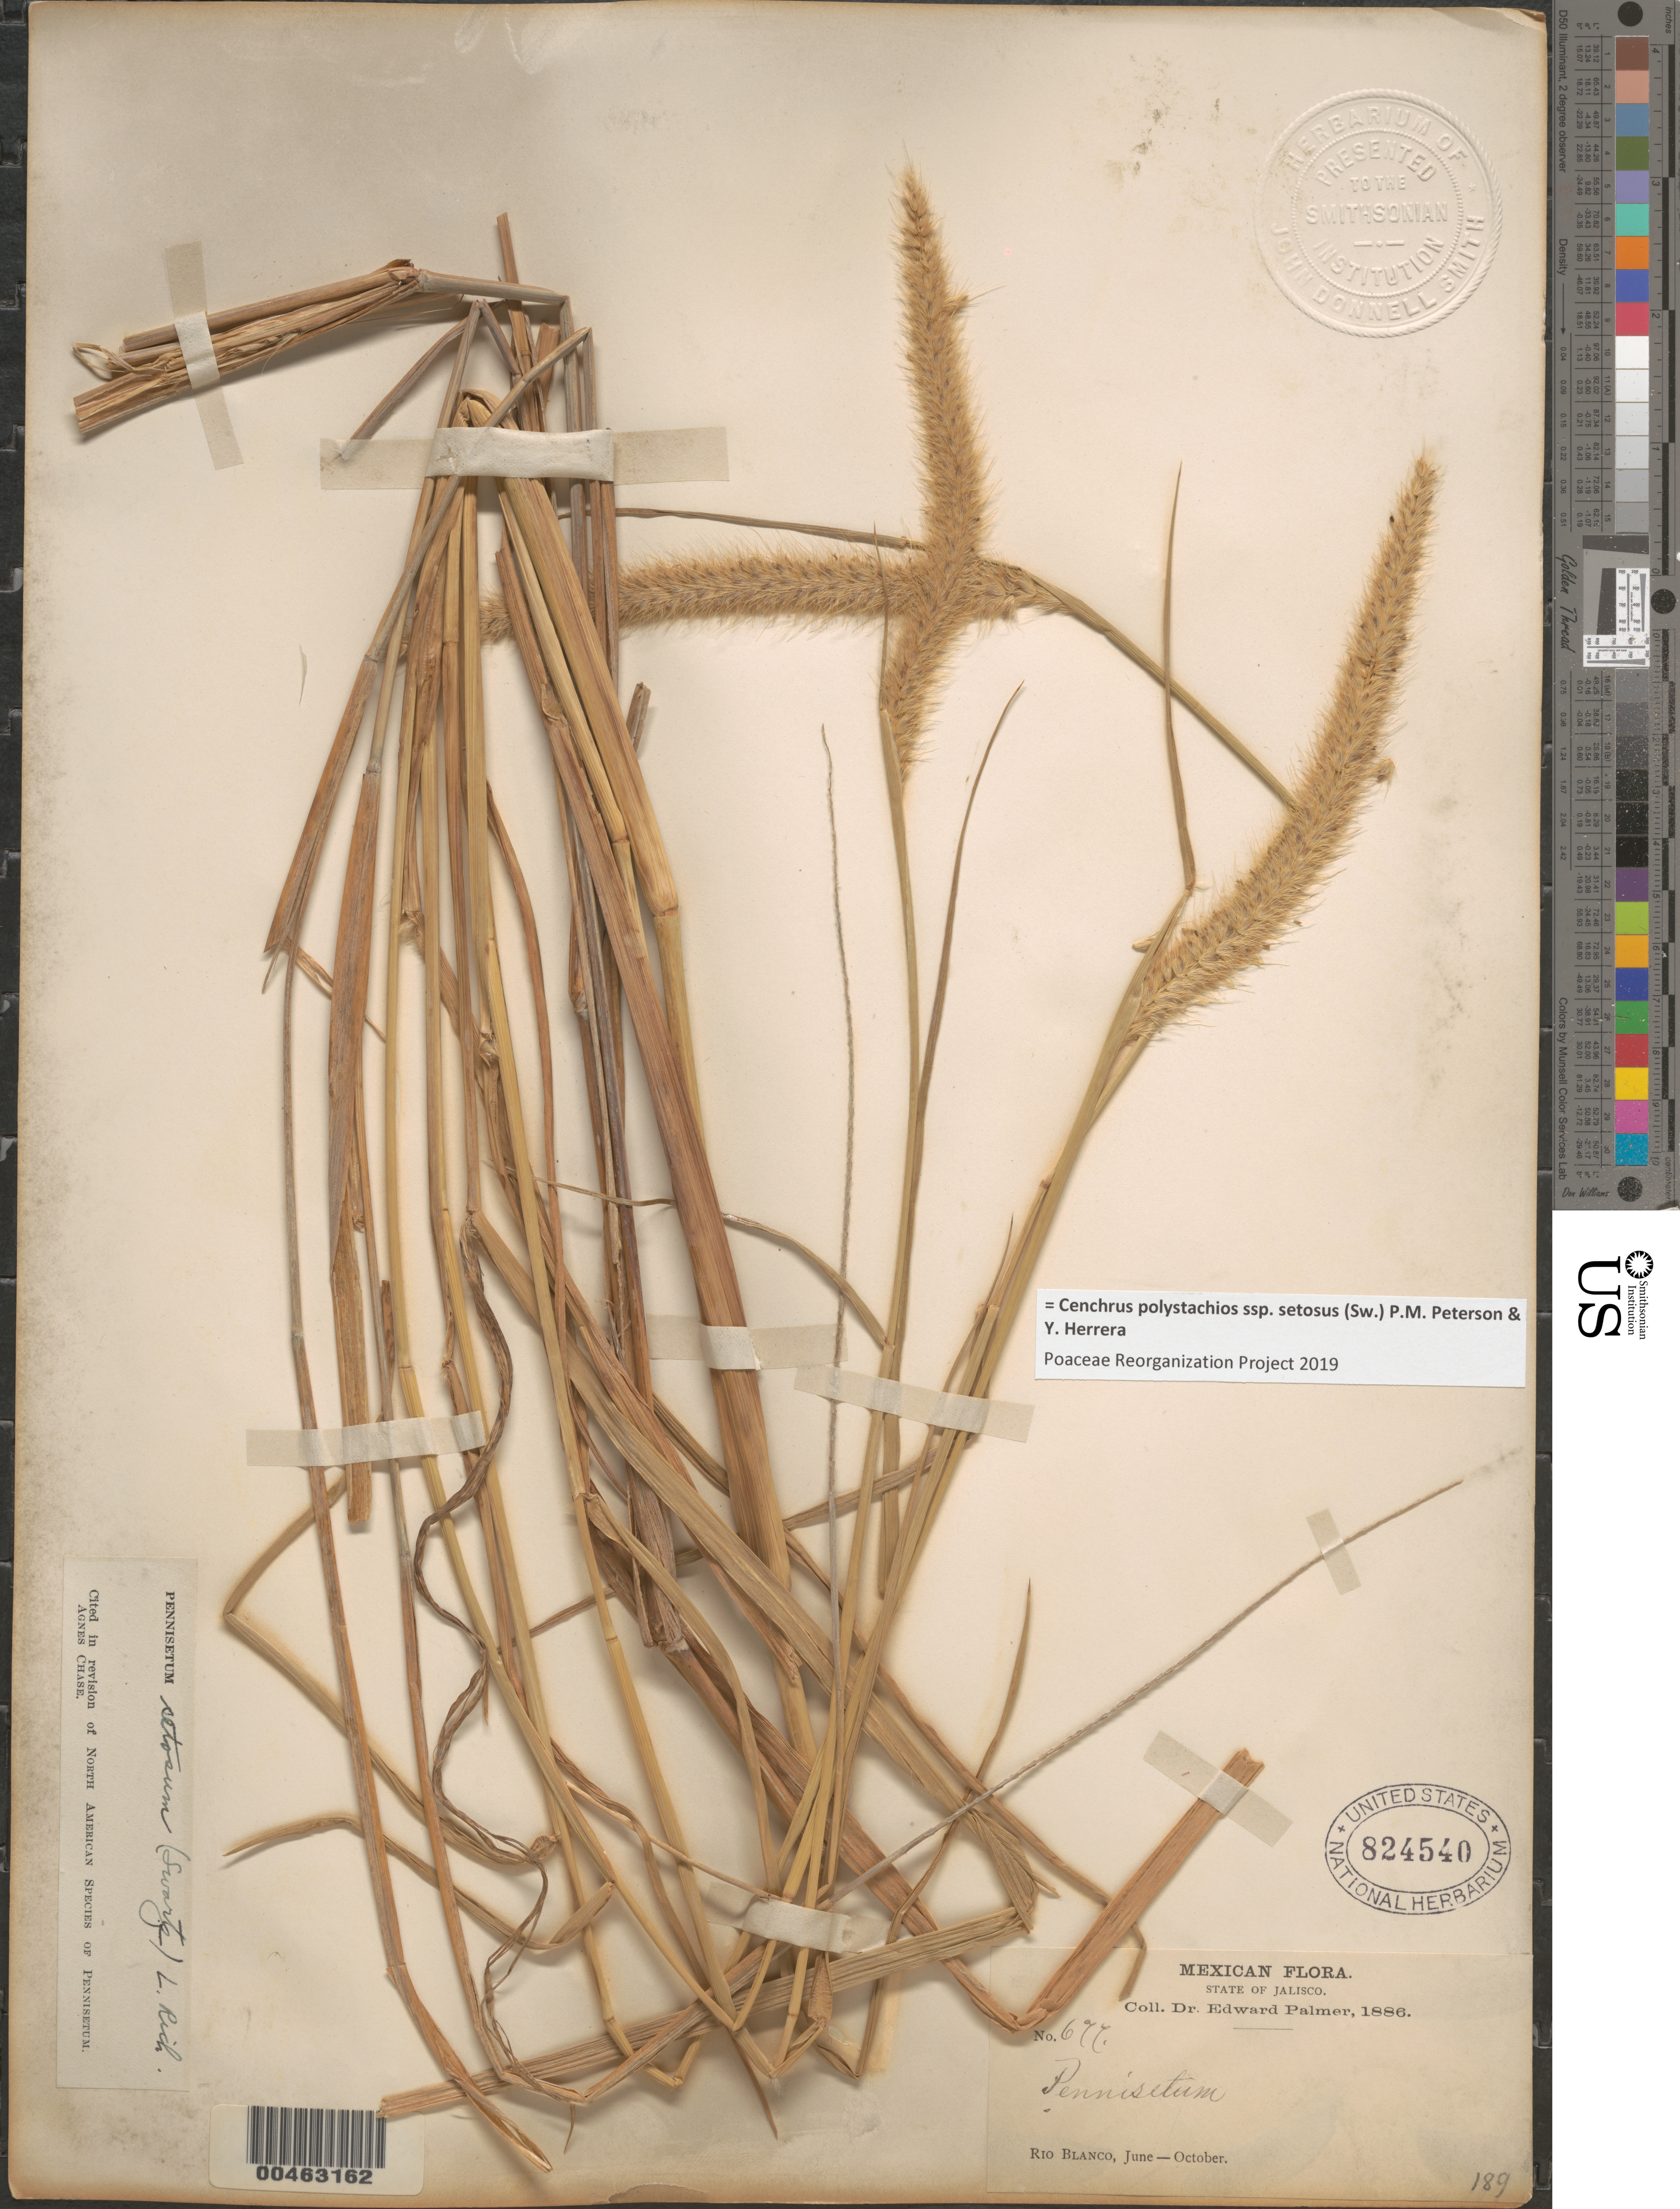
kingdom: Plantae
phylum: Tracheophyta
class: Liliopsida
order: Poales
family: Poaceae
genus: Cenchrus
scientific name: Cenchrus polystachios subsp. setosus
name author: (Sw.) P.M. Peterson & Y. Herrera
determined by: Poaceae Reorganization Project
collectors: E. Palmer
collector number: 677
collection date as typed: Jun 1886 to Oct 1886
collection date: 1886-06/1886-10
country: Mexico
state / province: Jalisco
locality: Rio Blanco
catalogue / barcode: US 824540